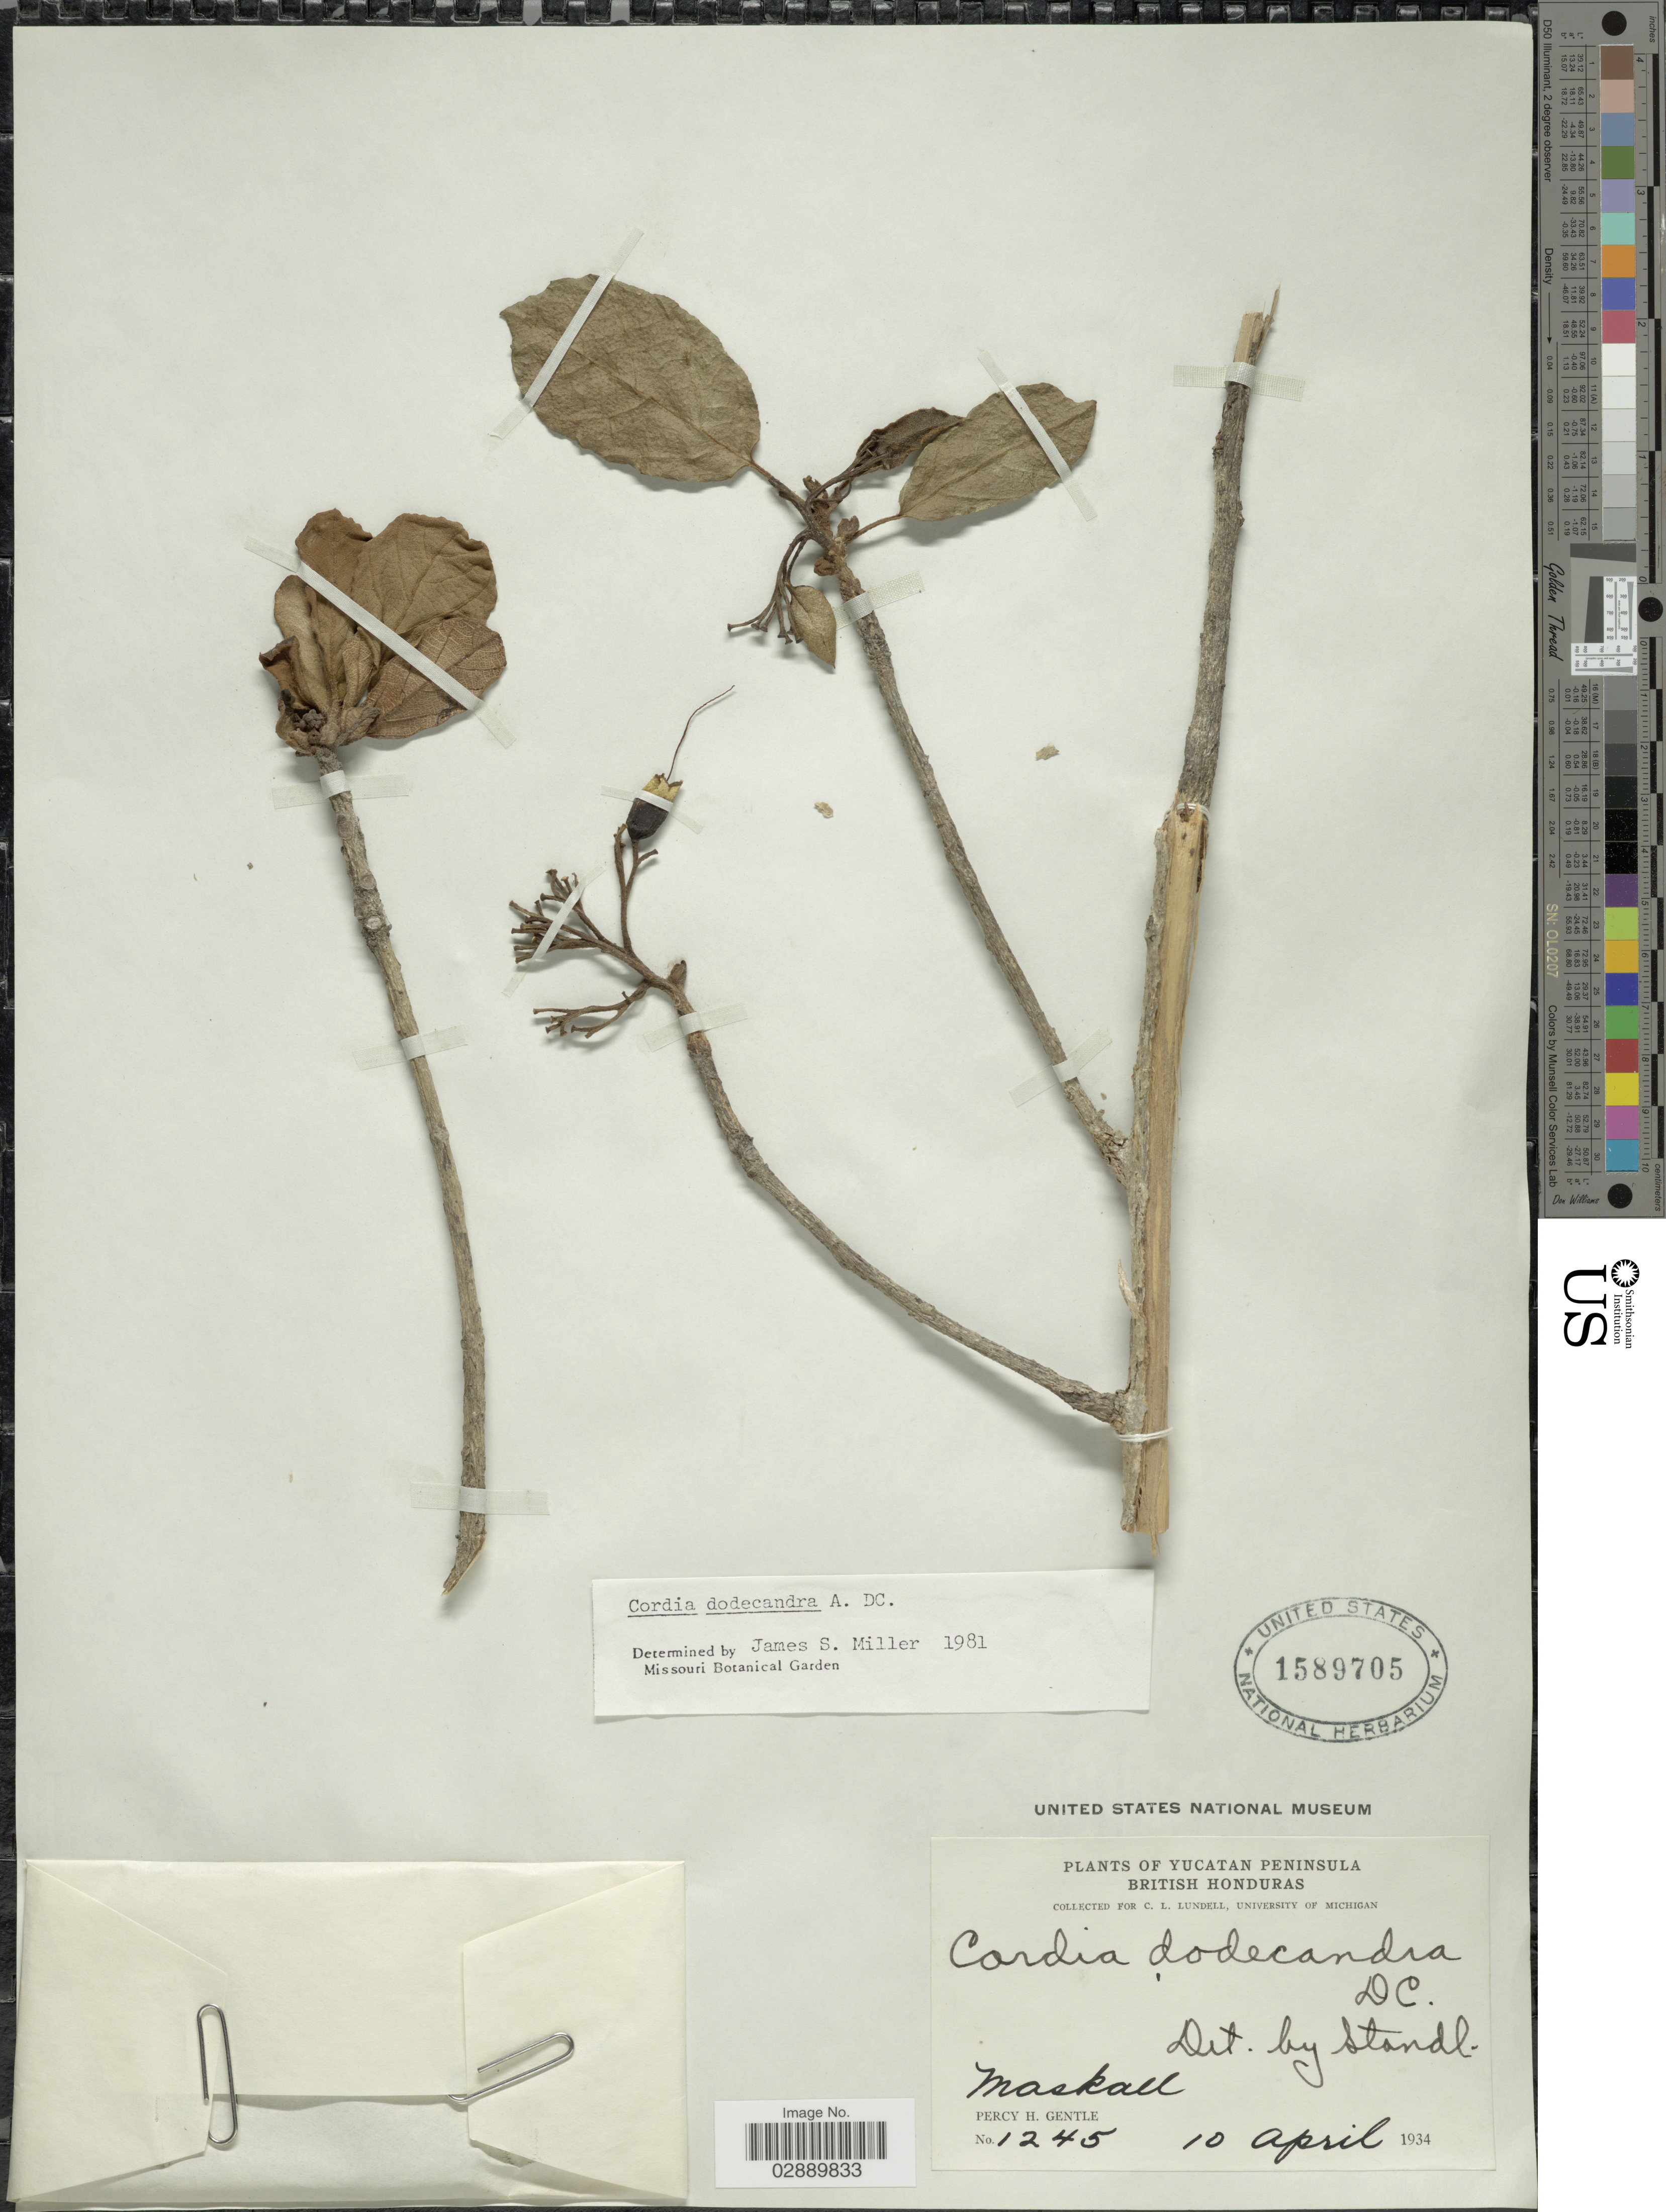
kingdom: Plantae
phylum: Tracheophyta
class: Magnoliopsida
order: Boraginales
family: Cordiaceae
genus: Cordia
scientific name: Cordia dodecandra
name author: A. DC.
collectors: P. H. Gentle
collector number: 1245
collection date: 1934-04-10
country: Belize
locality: Yucatan Peninsula, British Honduras.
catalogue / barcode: US 1589705